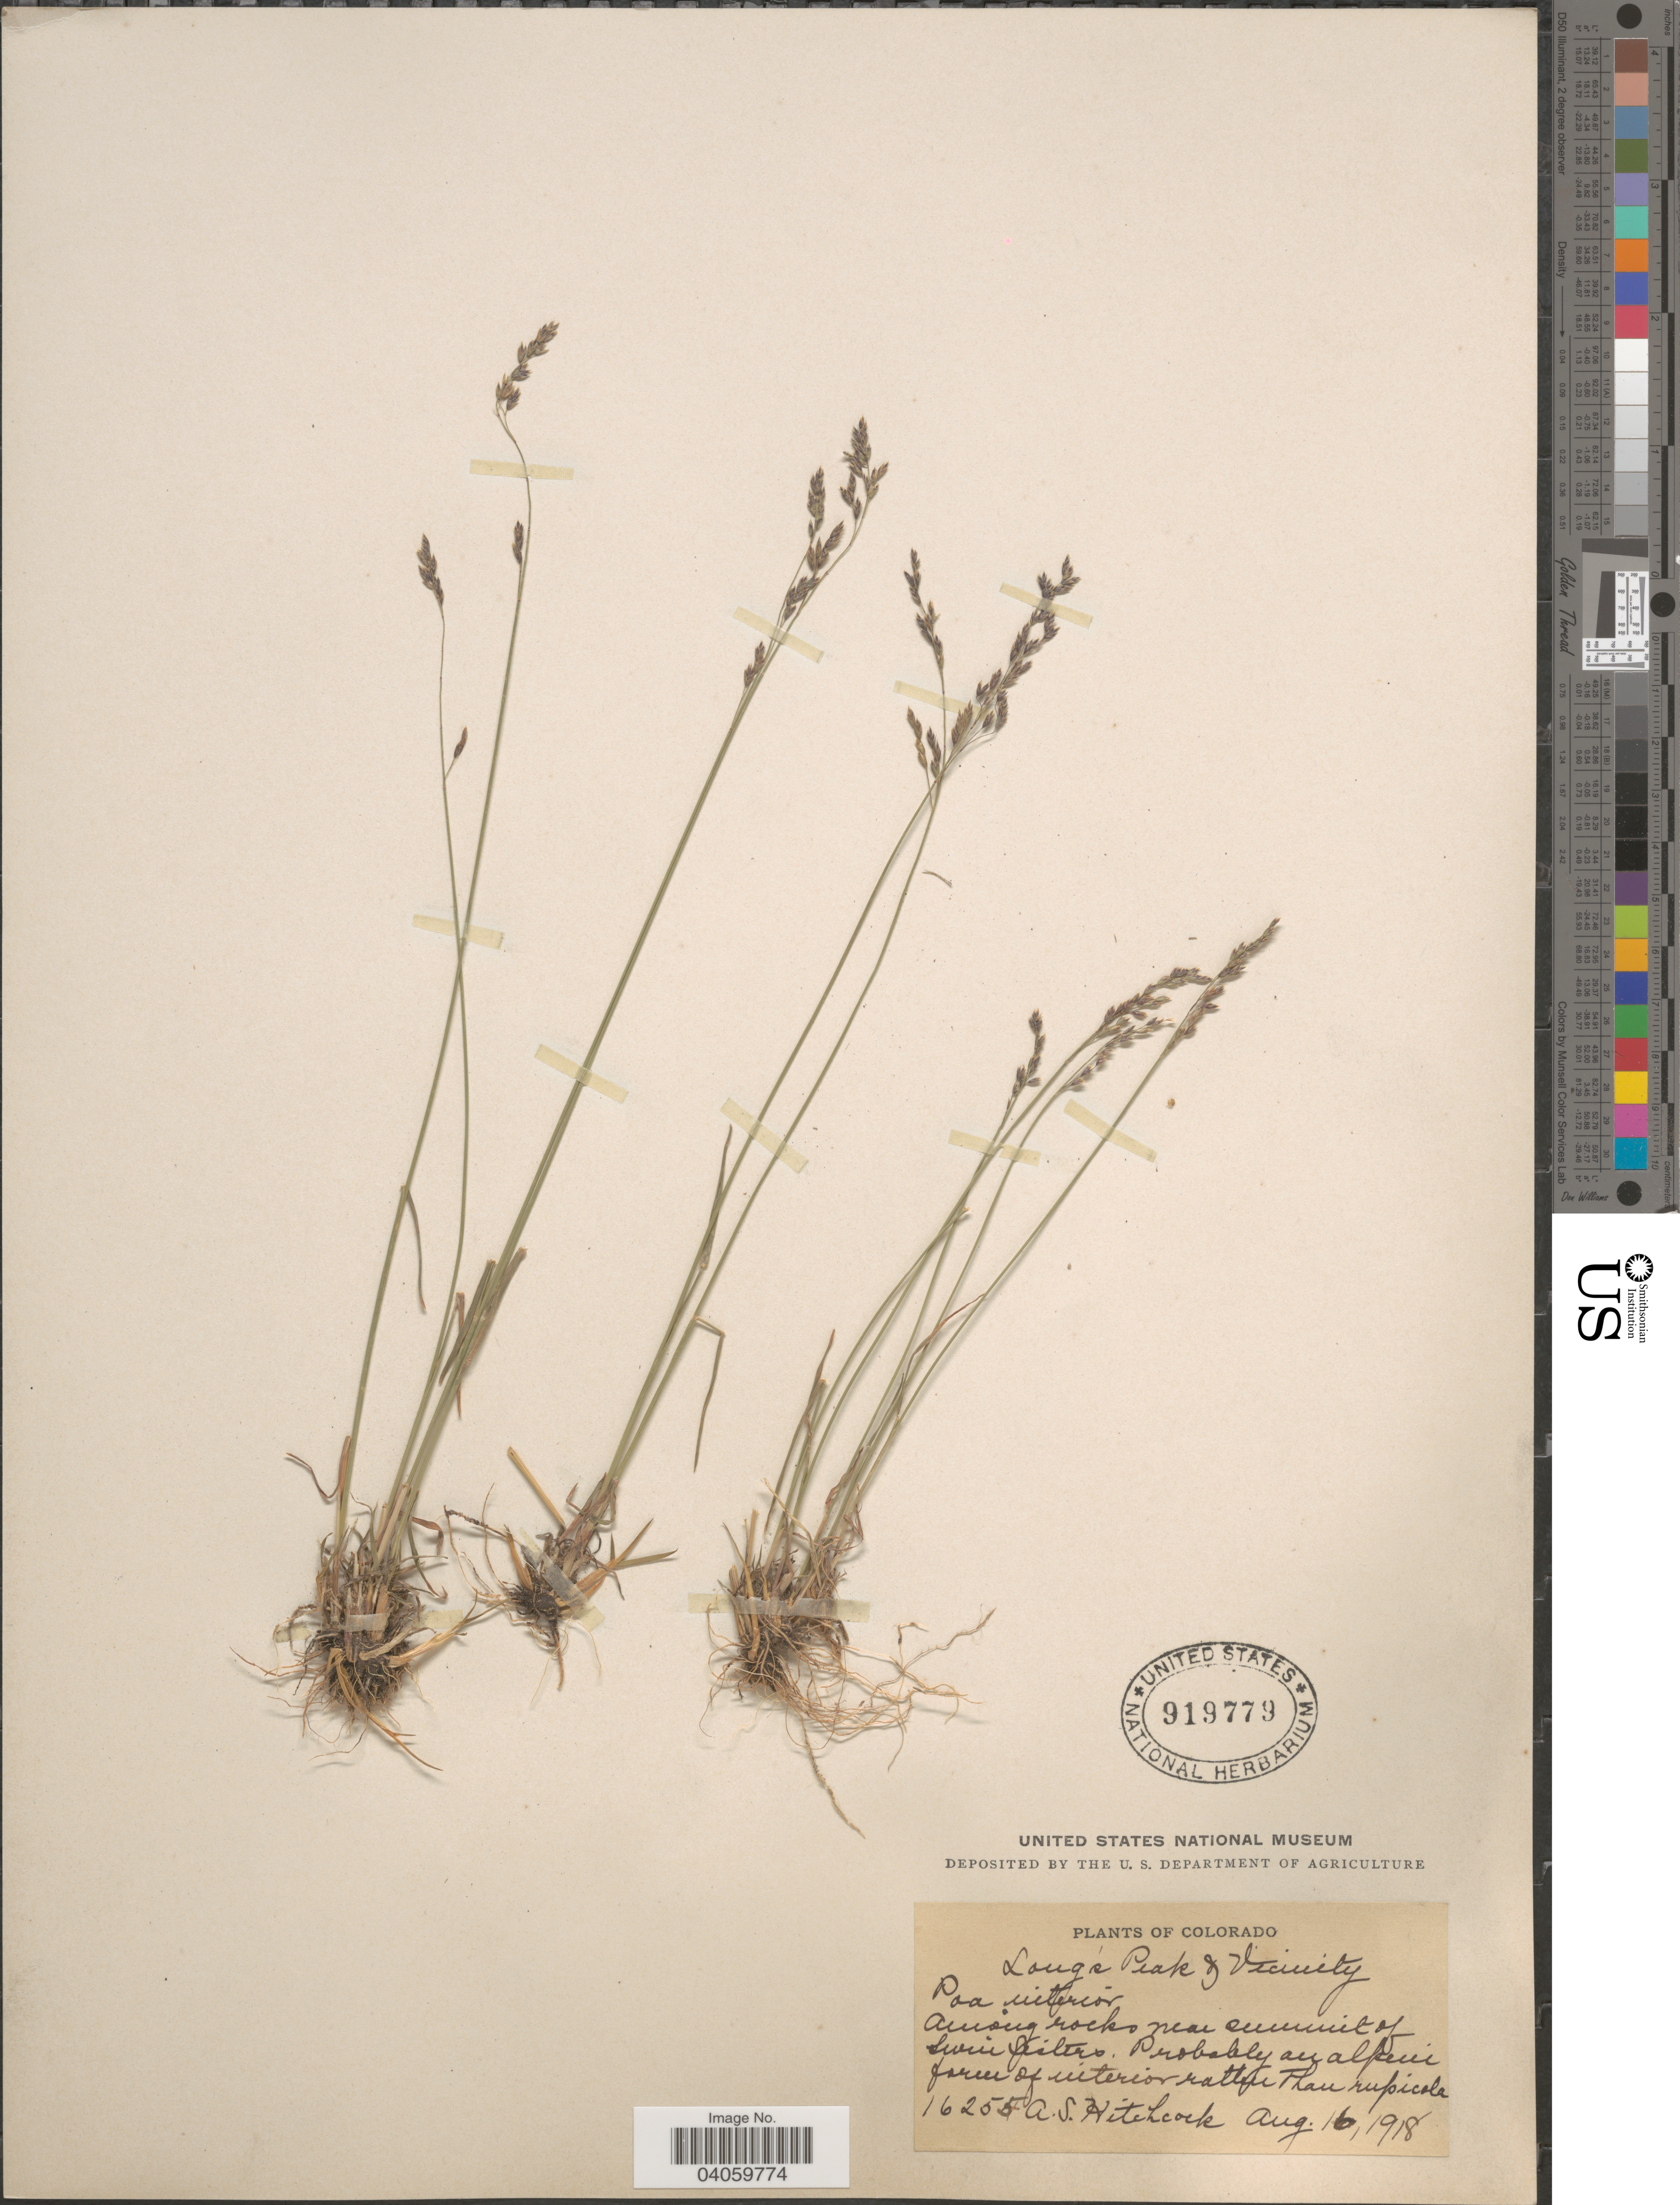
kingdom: Plantae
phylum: Tracheophyta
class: Liliopsida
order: Poales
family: Poaceae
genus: Poa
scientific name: Poa interior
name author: Rydb.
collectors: A. S. Hitchcock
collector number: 16255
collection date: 1918-08-16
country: United States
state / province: Colorado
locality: Long's Peak & Vicinity. Among rocks near summit of Twin Sisters.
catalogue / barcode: US 919779